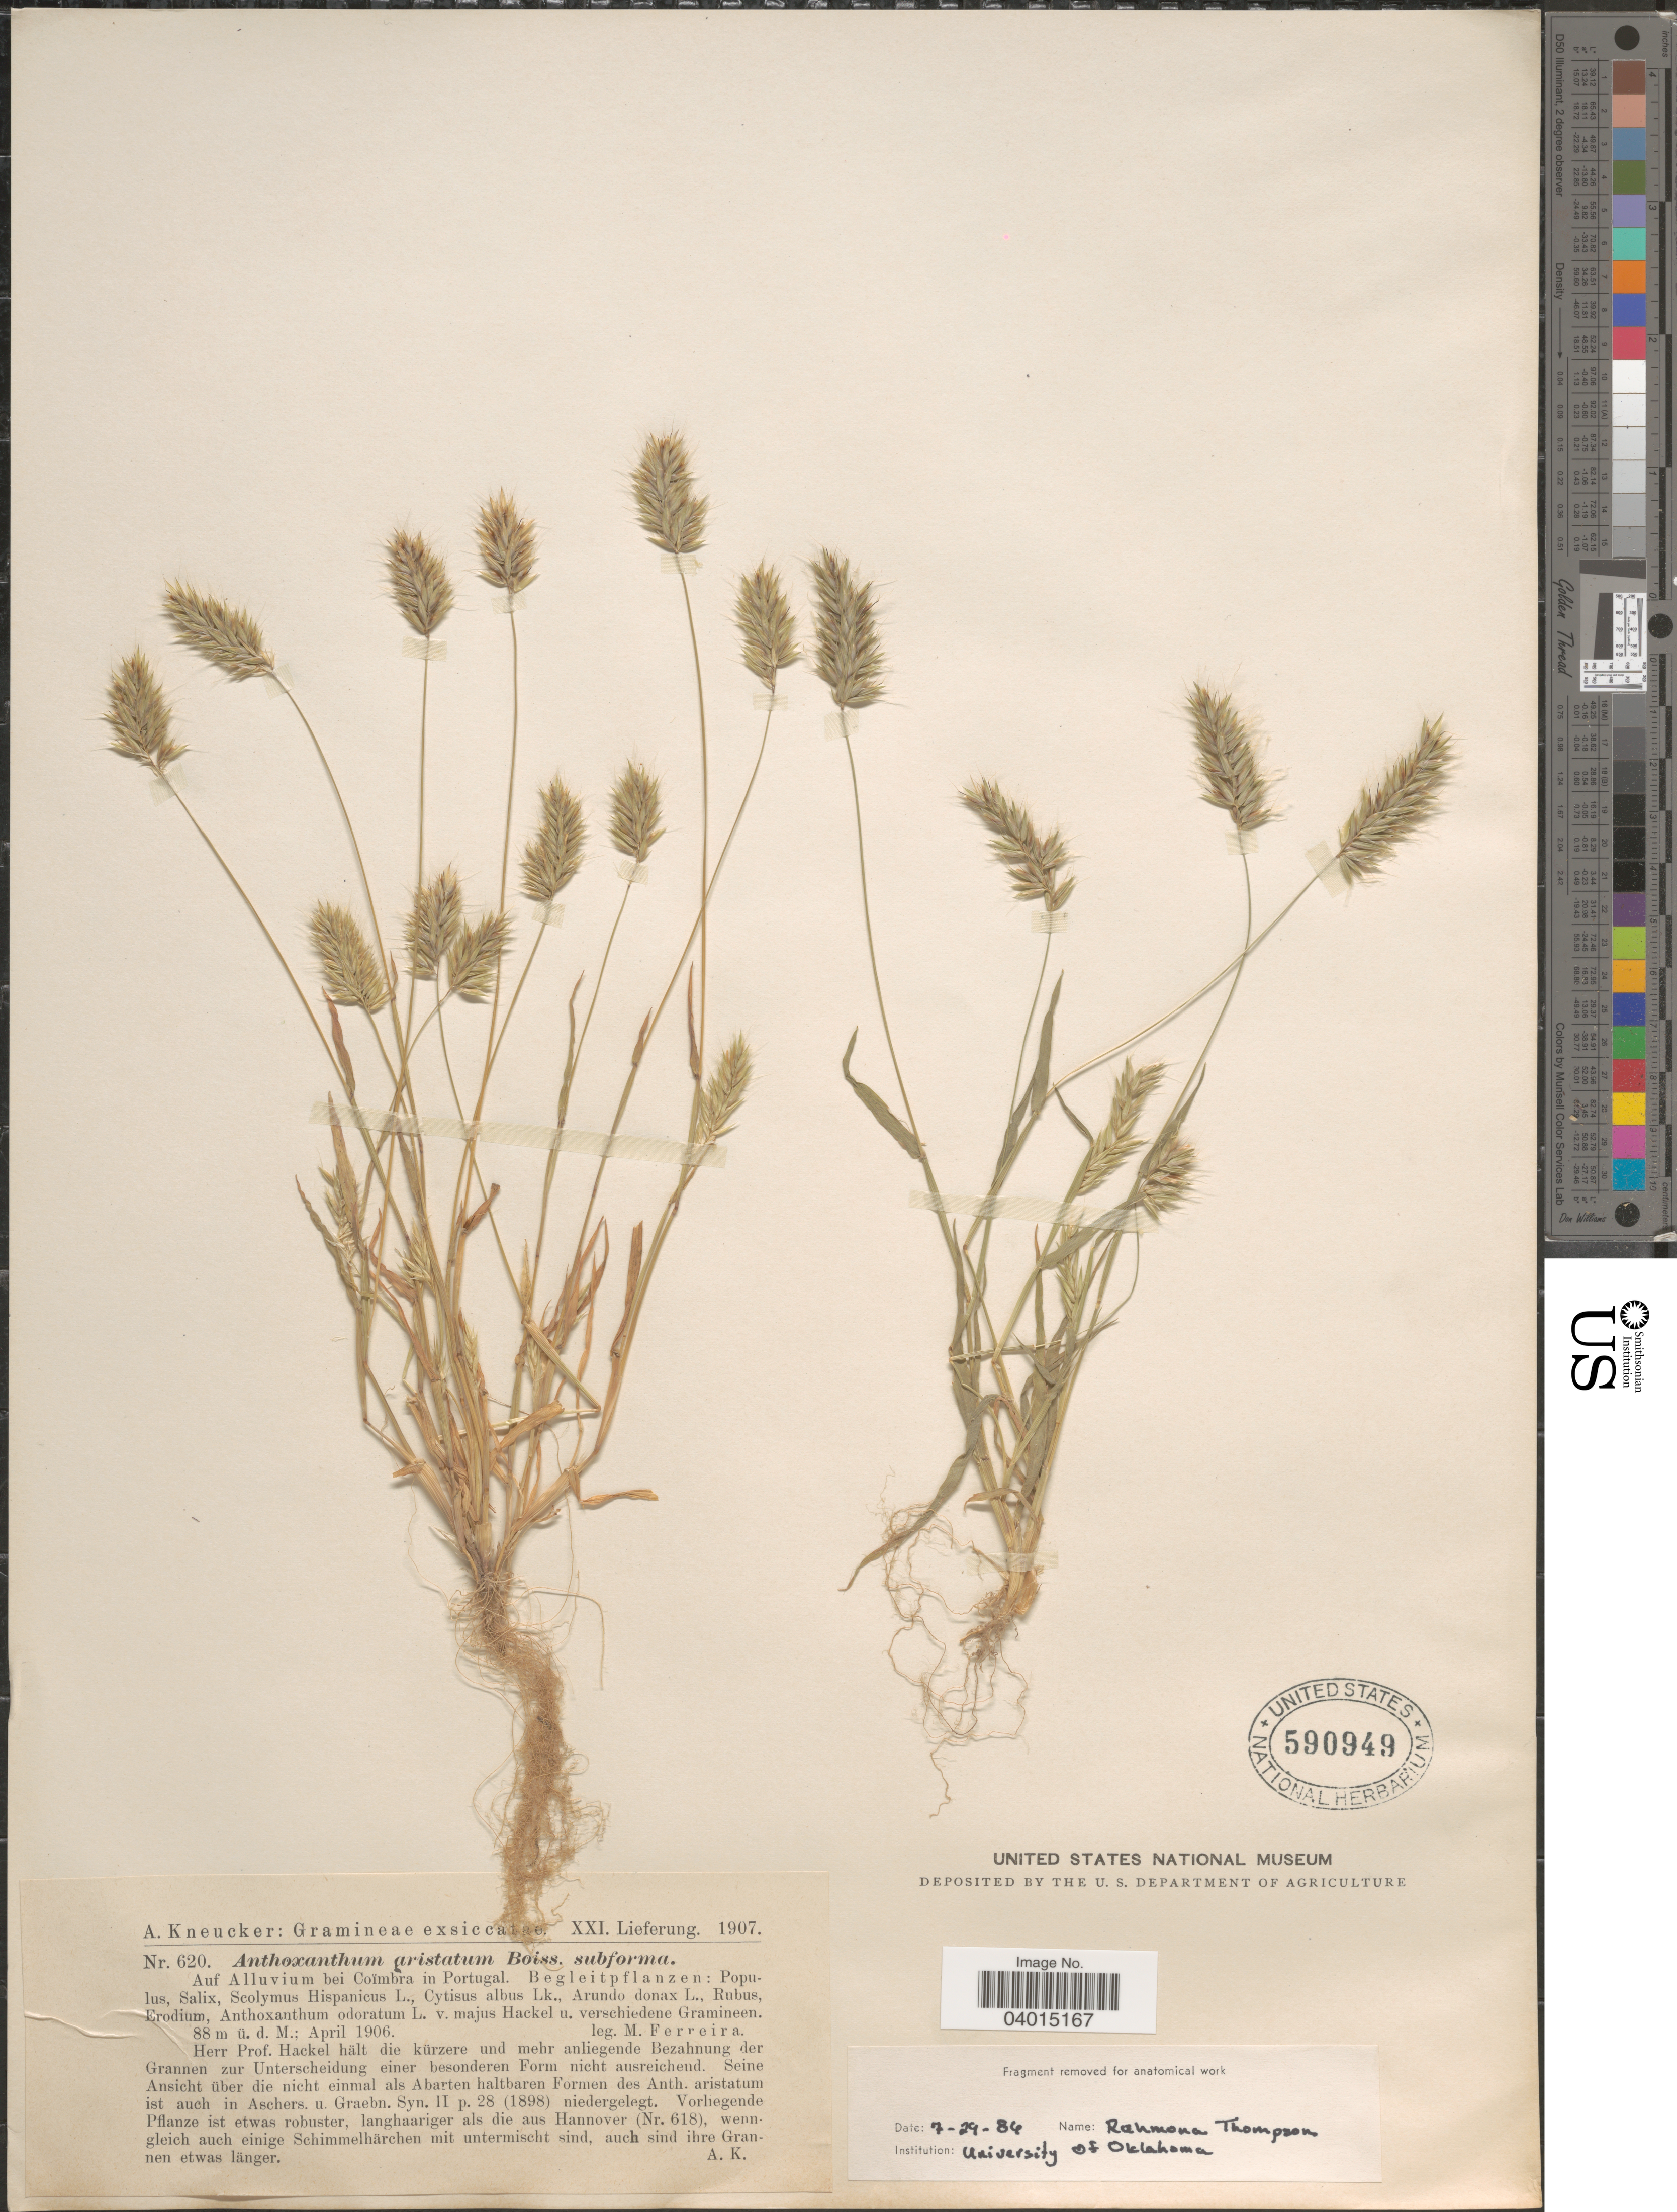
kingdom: Plantae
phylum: Tracheophyta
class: Liliopsida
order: Poales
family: Poaceae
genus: Anthoxanthum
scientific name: Anthoxanthum aristatum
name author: Boiss.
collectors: M. Ferreira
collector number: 620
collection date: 1906-04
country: Portugal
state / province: Coimbra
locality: Auf Alluvium bei Coïmbra in Portugal.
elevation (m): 88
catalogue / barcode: US 590949